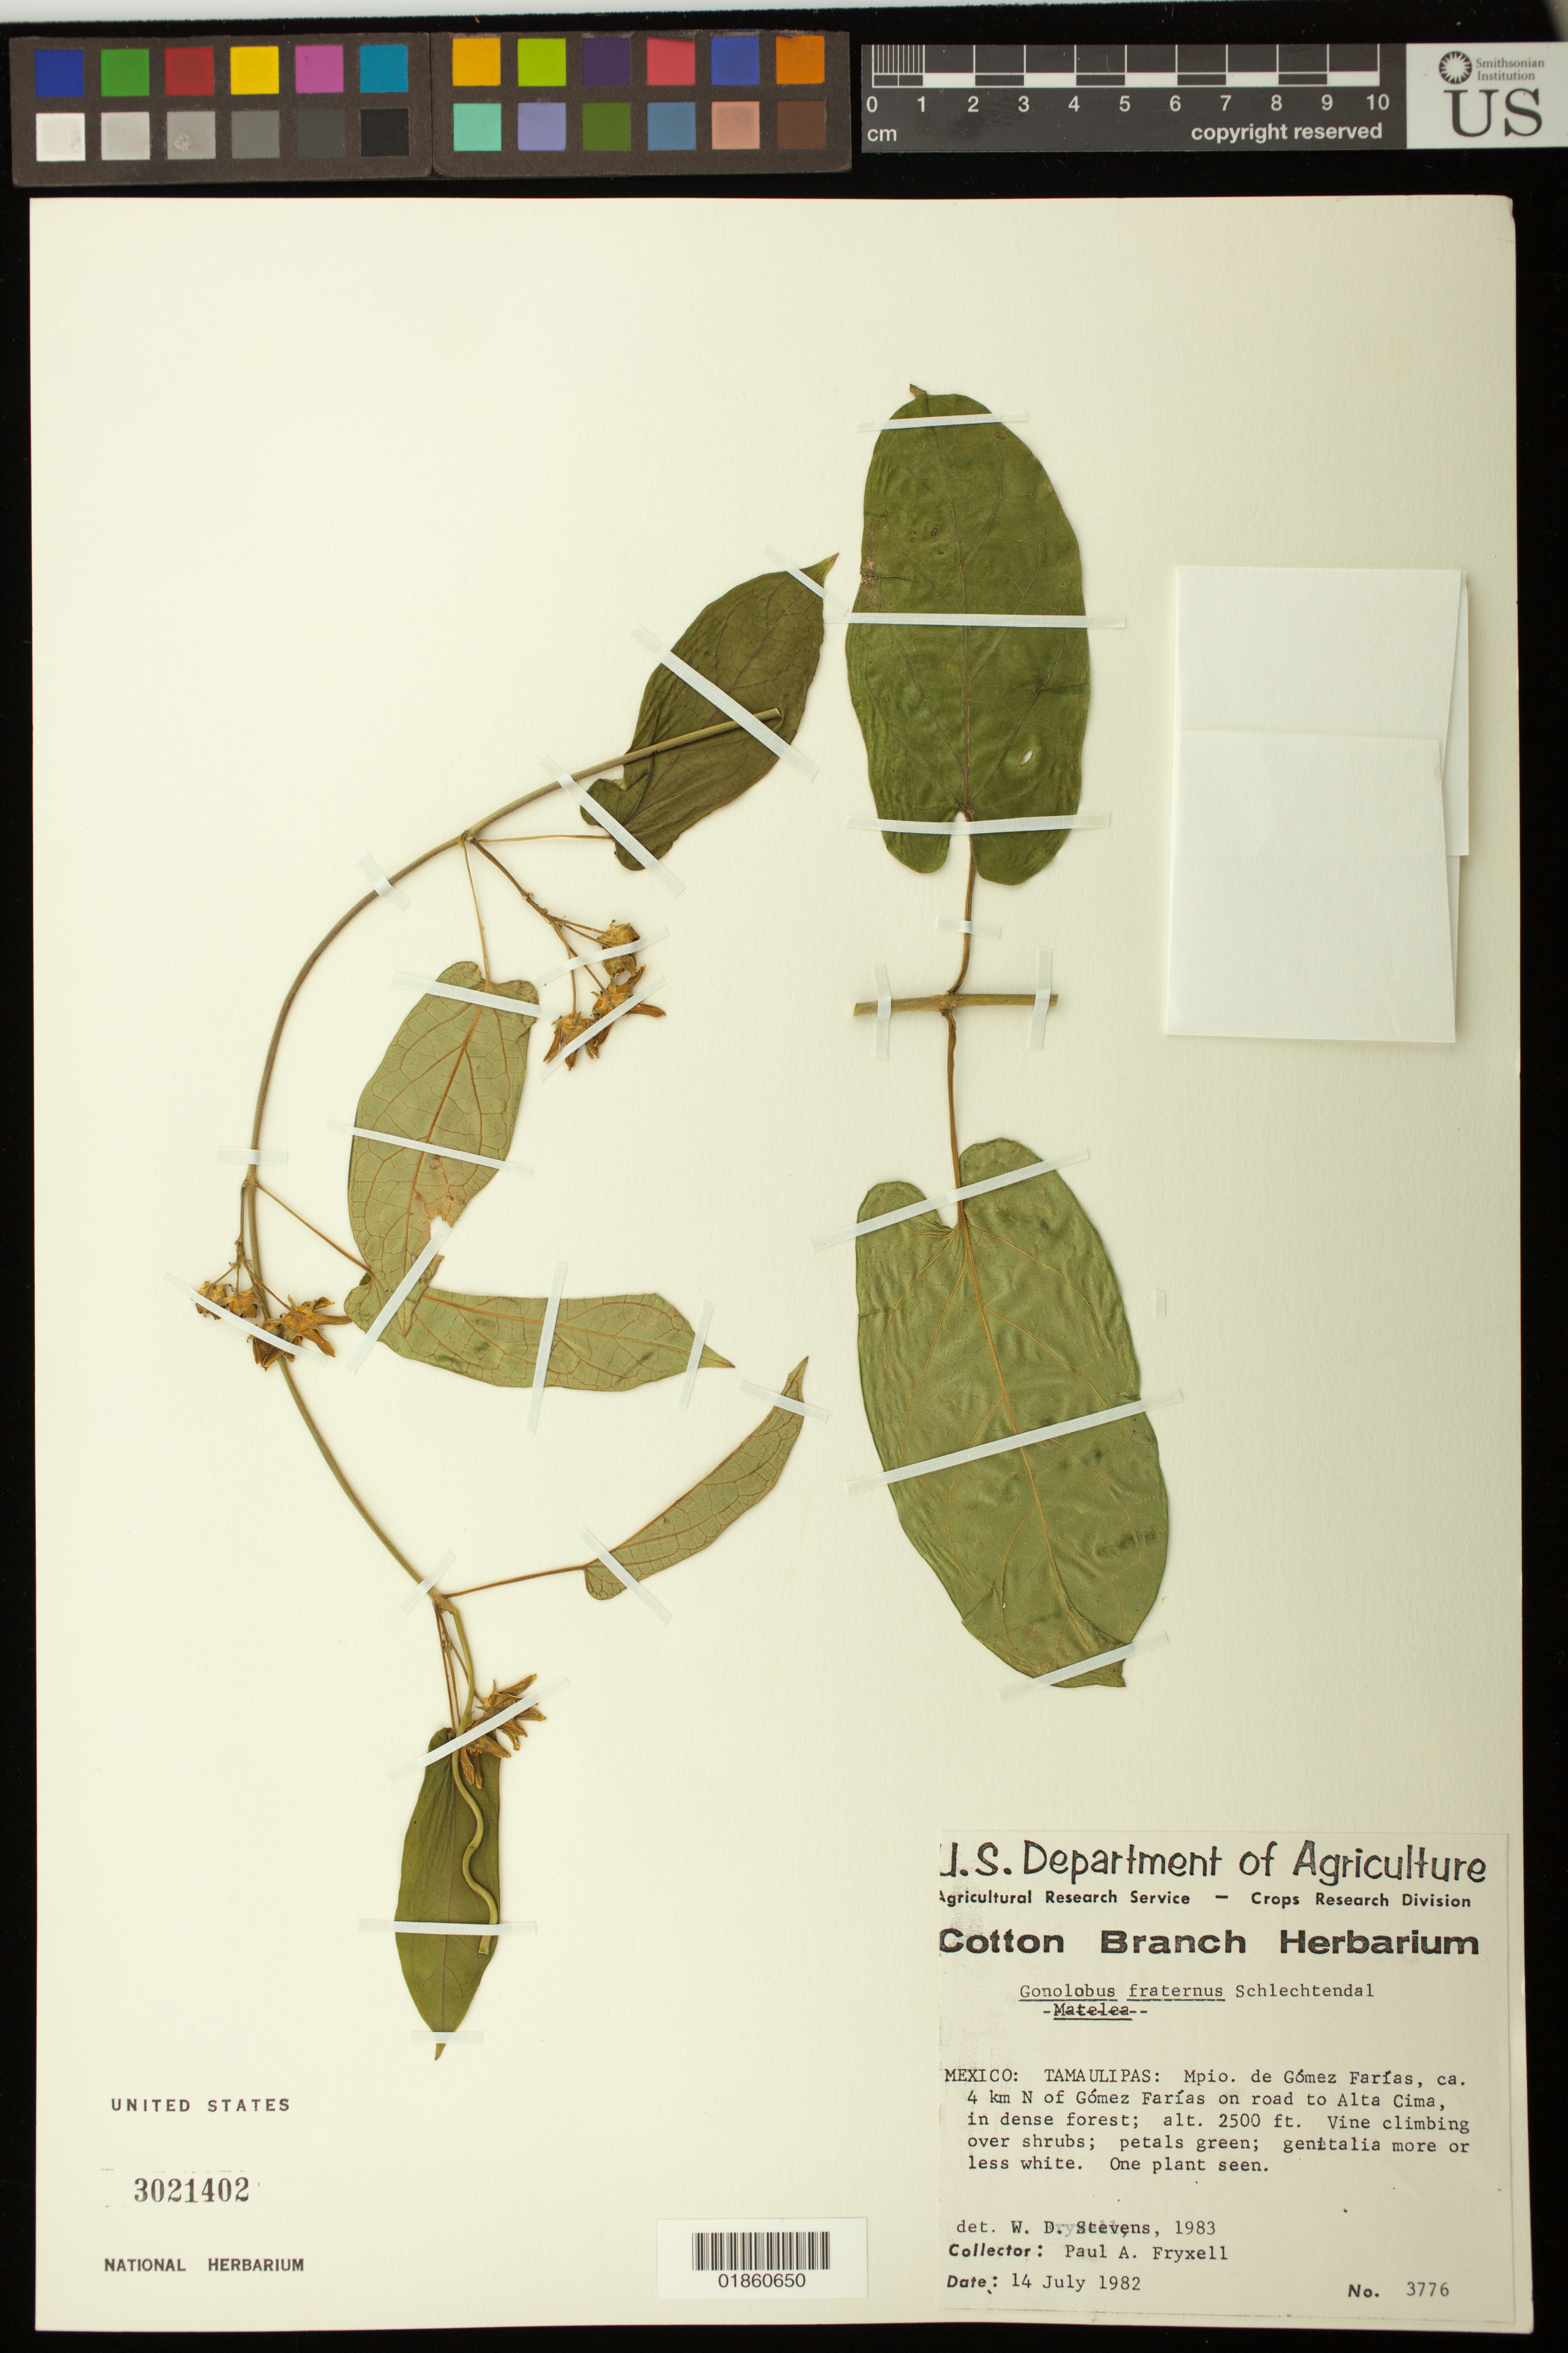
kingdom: Plantae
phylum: Tracheophyta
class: Magnoliopsida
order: Gentianales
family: Apocynaceae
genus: Gonolobus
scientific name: Gonolobus fraternus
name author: Schltdl.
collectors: P. A. Fryxell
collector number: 3776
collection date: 1982-07-14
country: Mexico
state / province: Tamaulipas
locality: Mpio. de Gomez Farias, ca. 4 km N of Gomez Farias on road to Alta Cima.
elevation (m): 762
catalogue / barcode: US 3021402